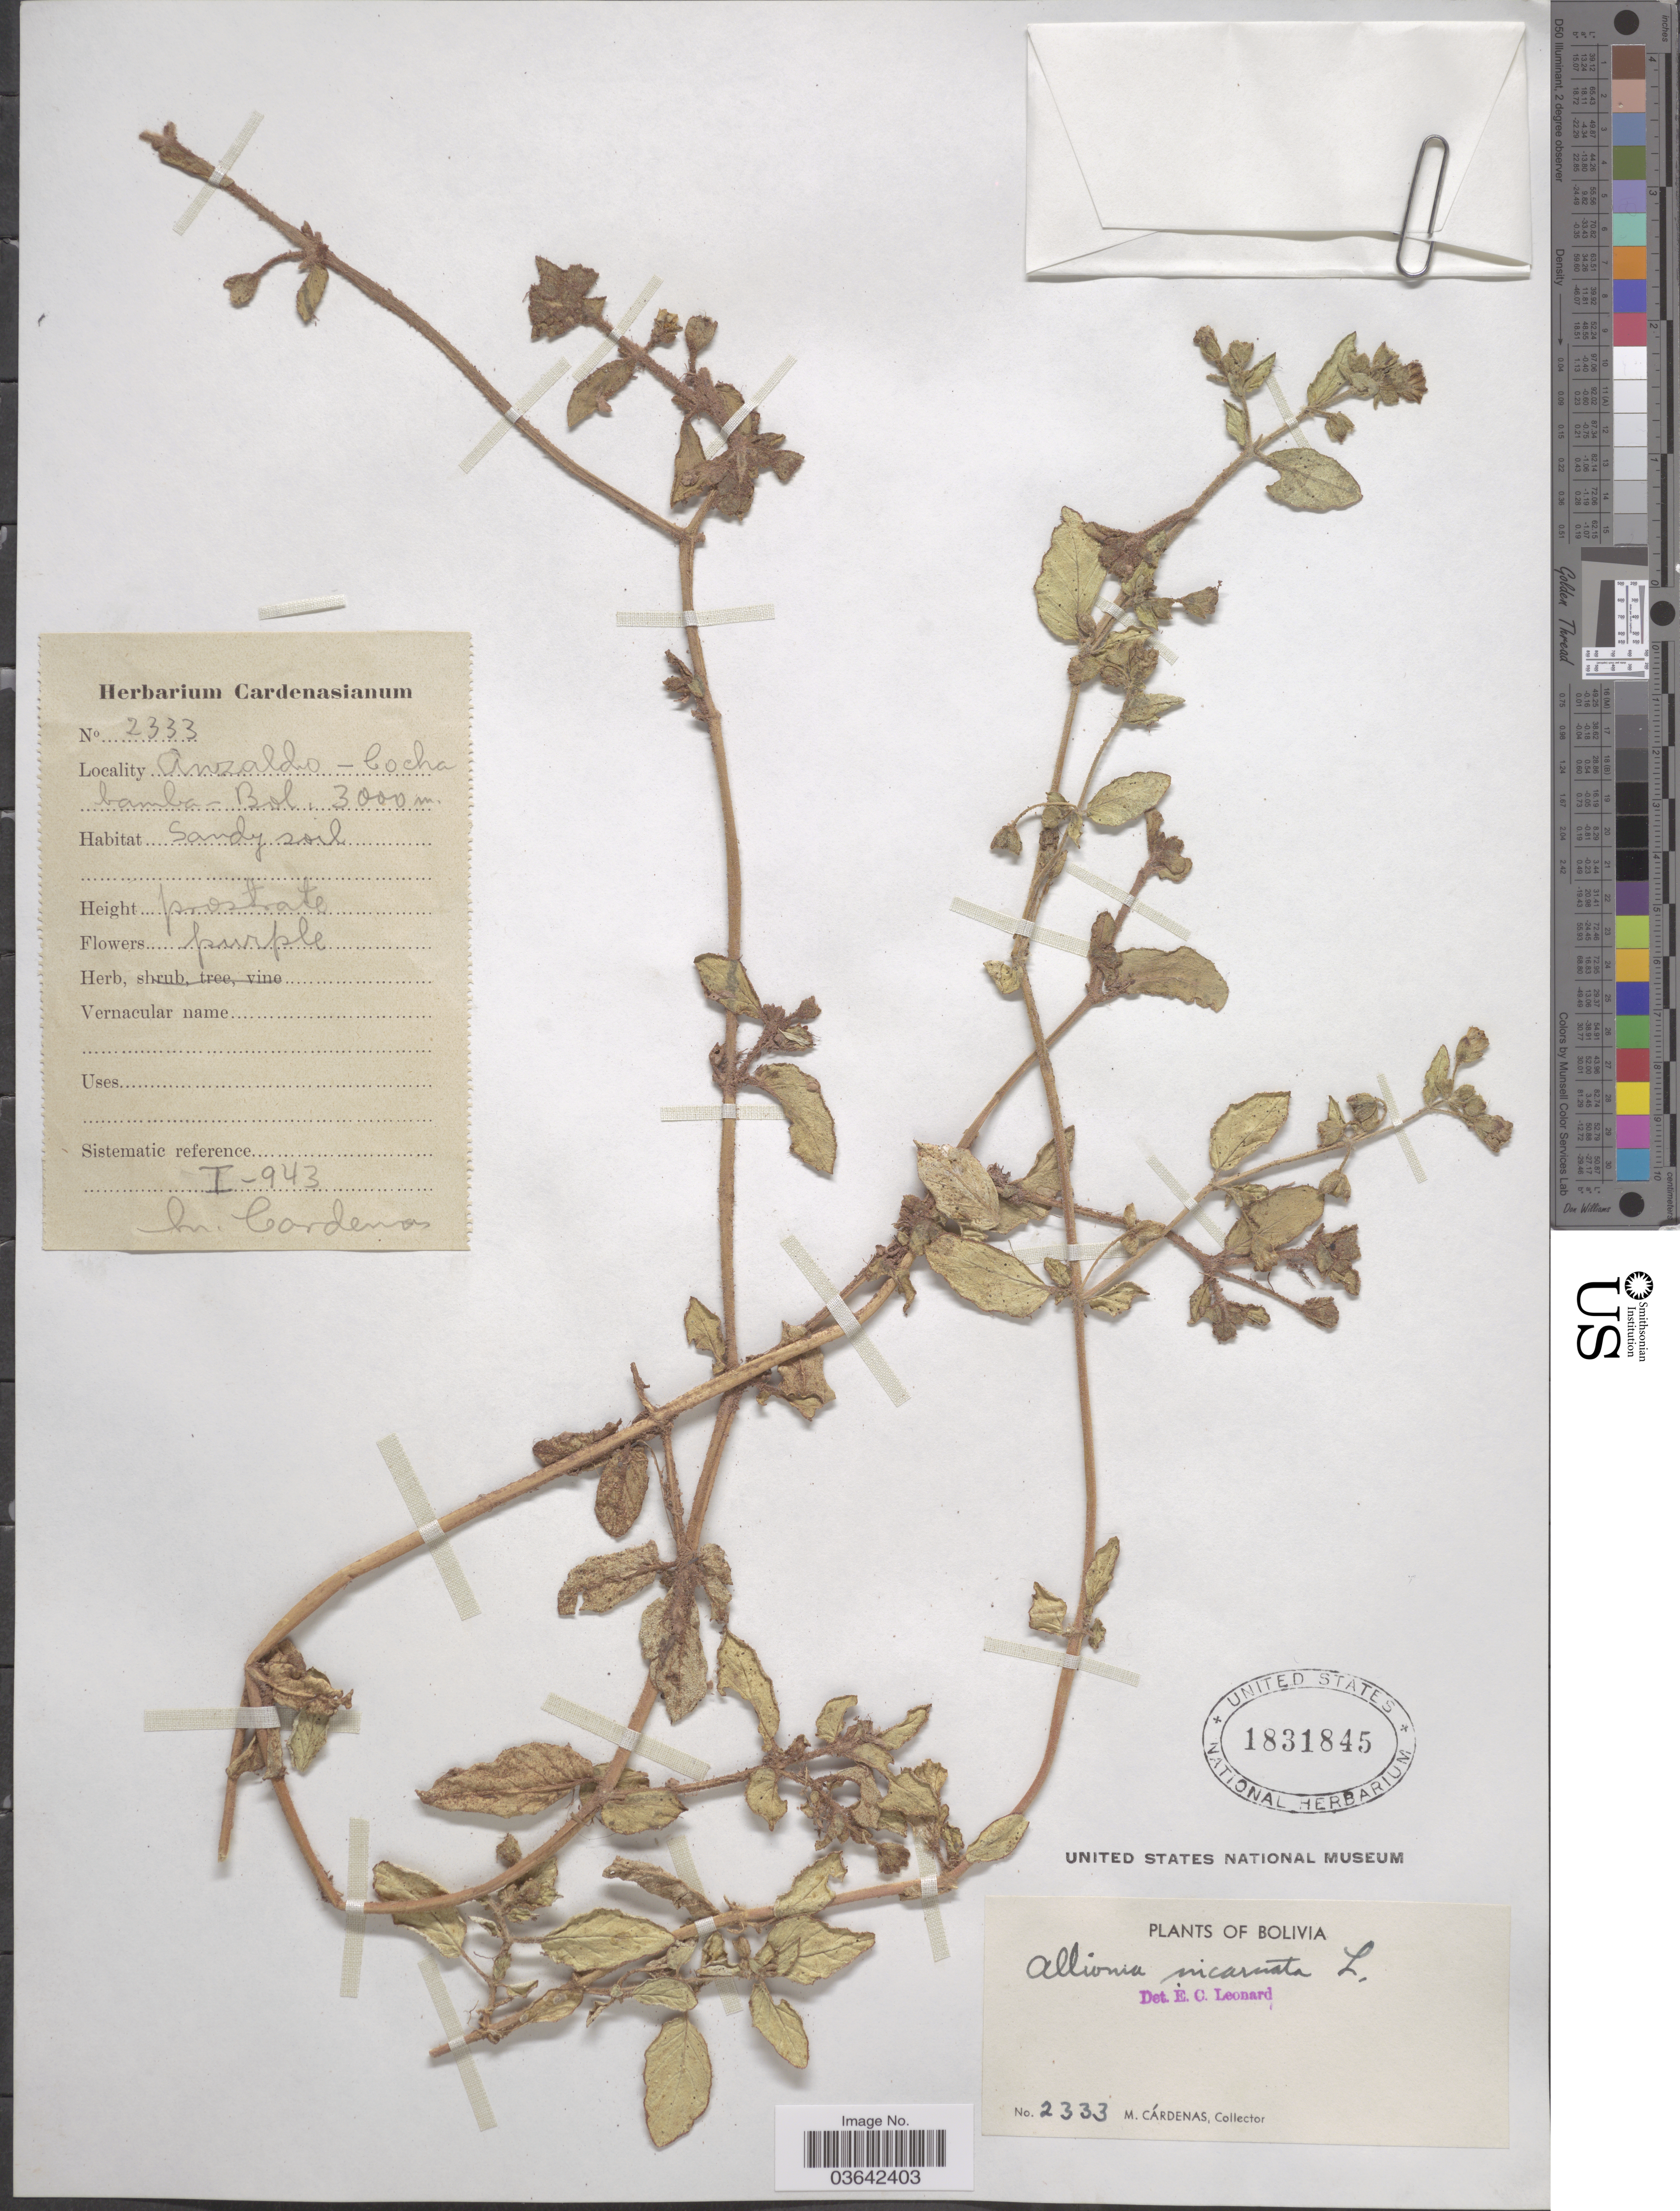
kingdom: Plantae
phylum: Tracheophyta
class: Magnoliopsida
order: Caryophyllales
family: Nyctaginaceae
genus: Allionia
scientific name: Allionia incarnata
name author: L.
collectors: M. Cárdenas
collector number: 2333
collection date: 1943-01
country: Bolivia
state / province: Cochabamba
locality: Anzaldo.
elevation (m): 3000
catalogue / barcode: US 1831845